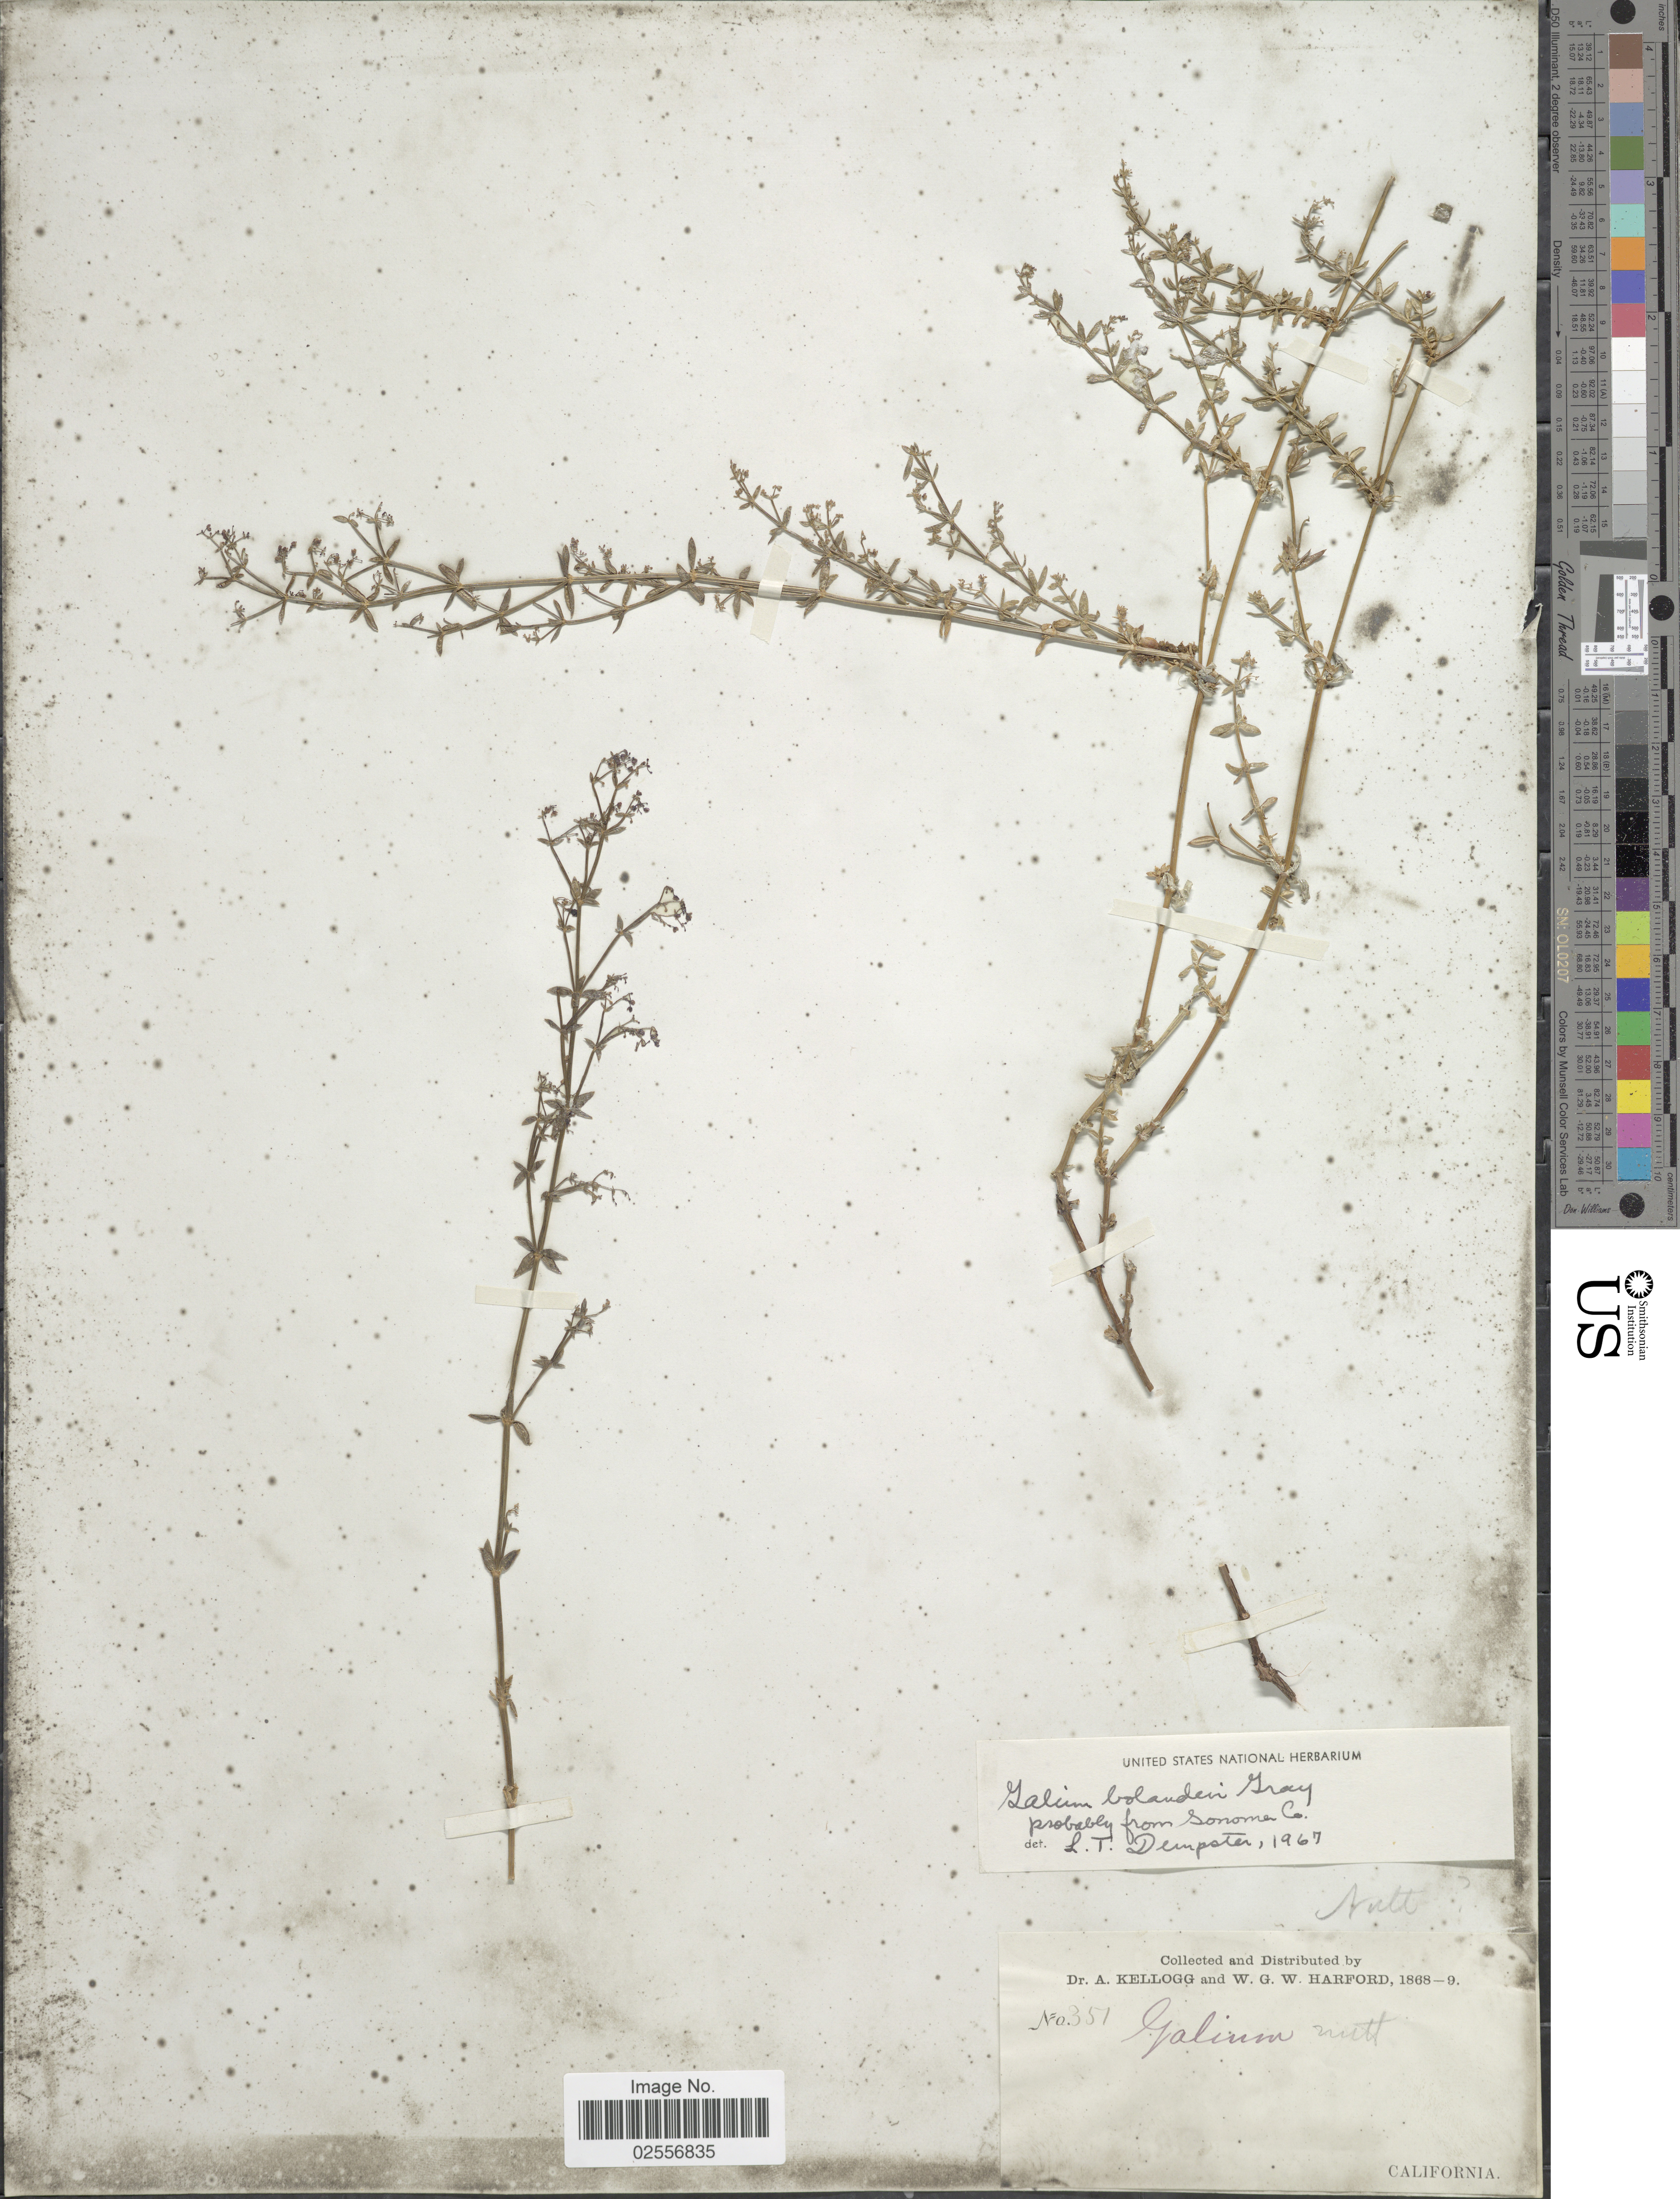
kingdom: Plantae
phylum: Tracheophyta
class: Magnoliopsida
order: Gentianales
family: Rubiaceae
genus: Galium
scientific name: Galium bolanderi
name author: A. Gray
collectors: A. Kellogg & W. G. W. Harford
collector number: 351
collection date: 1868/1869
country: United States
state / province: California